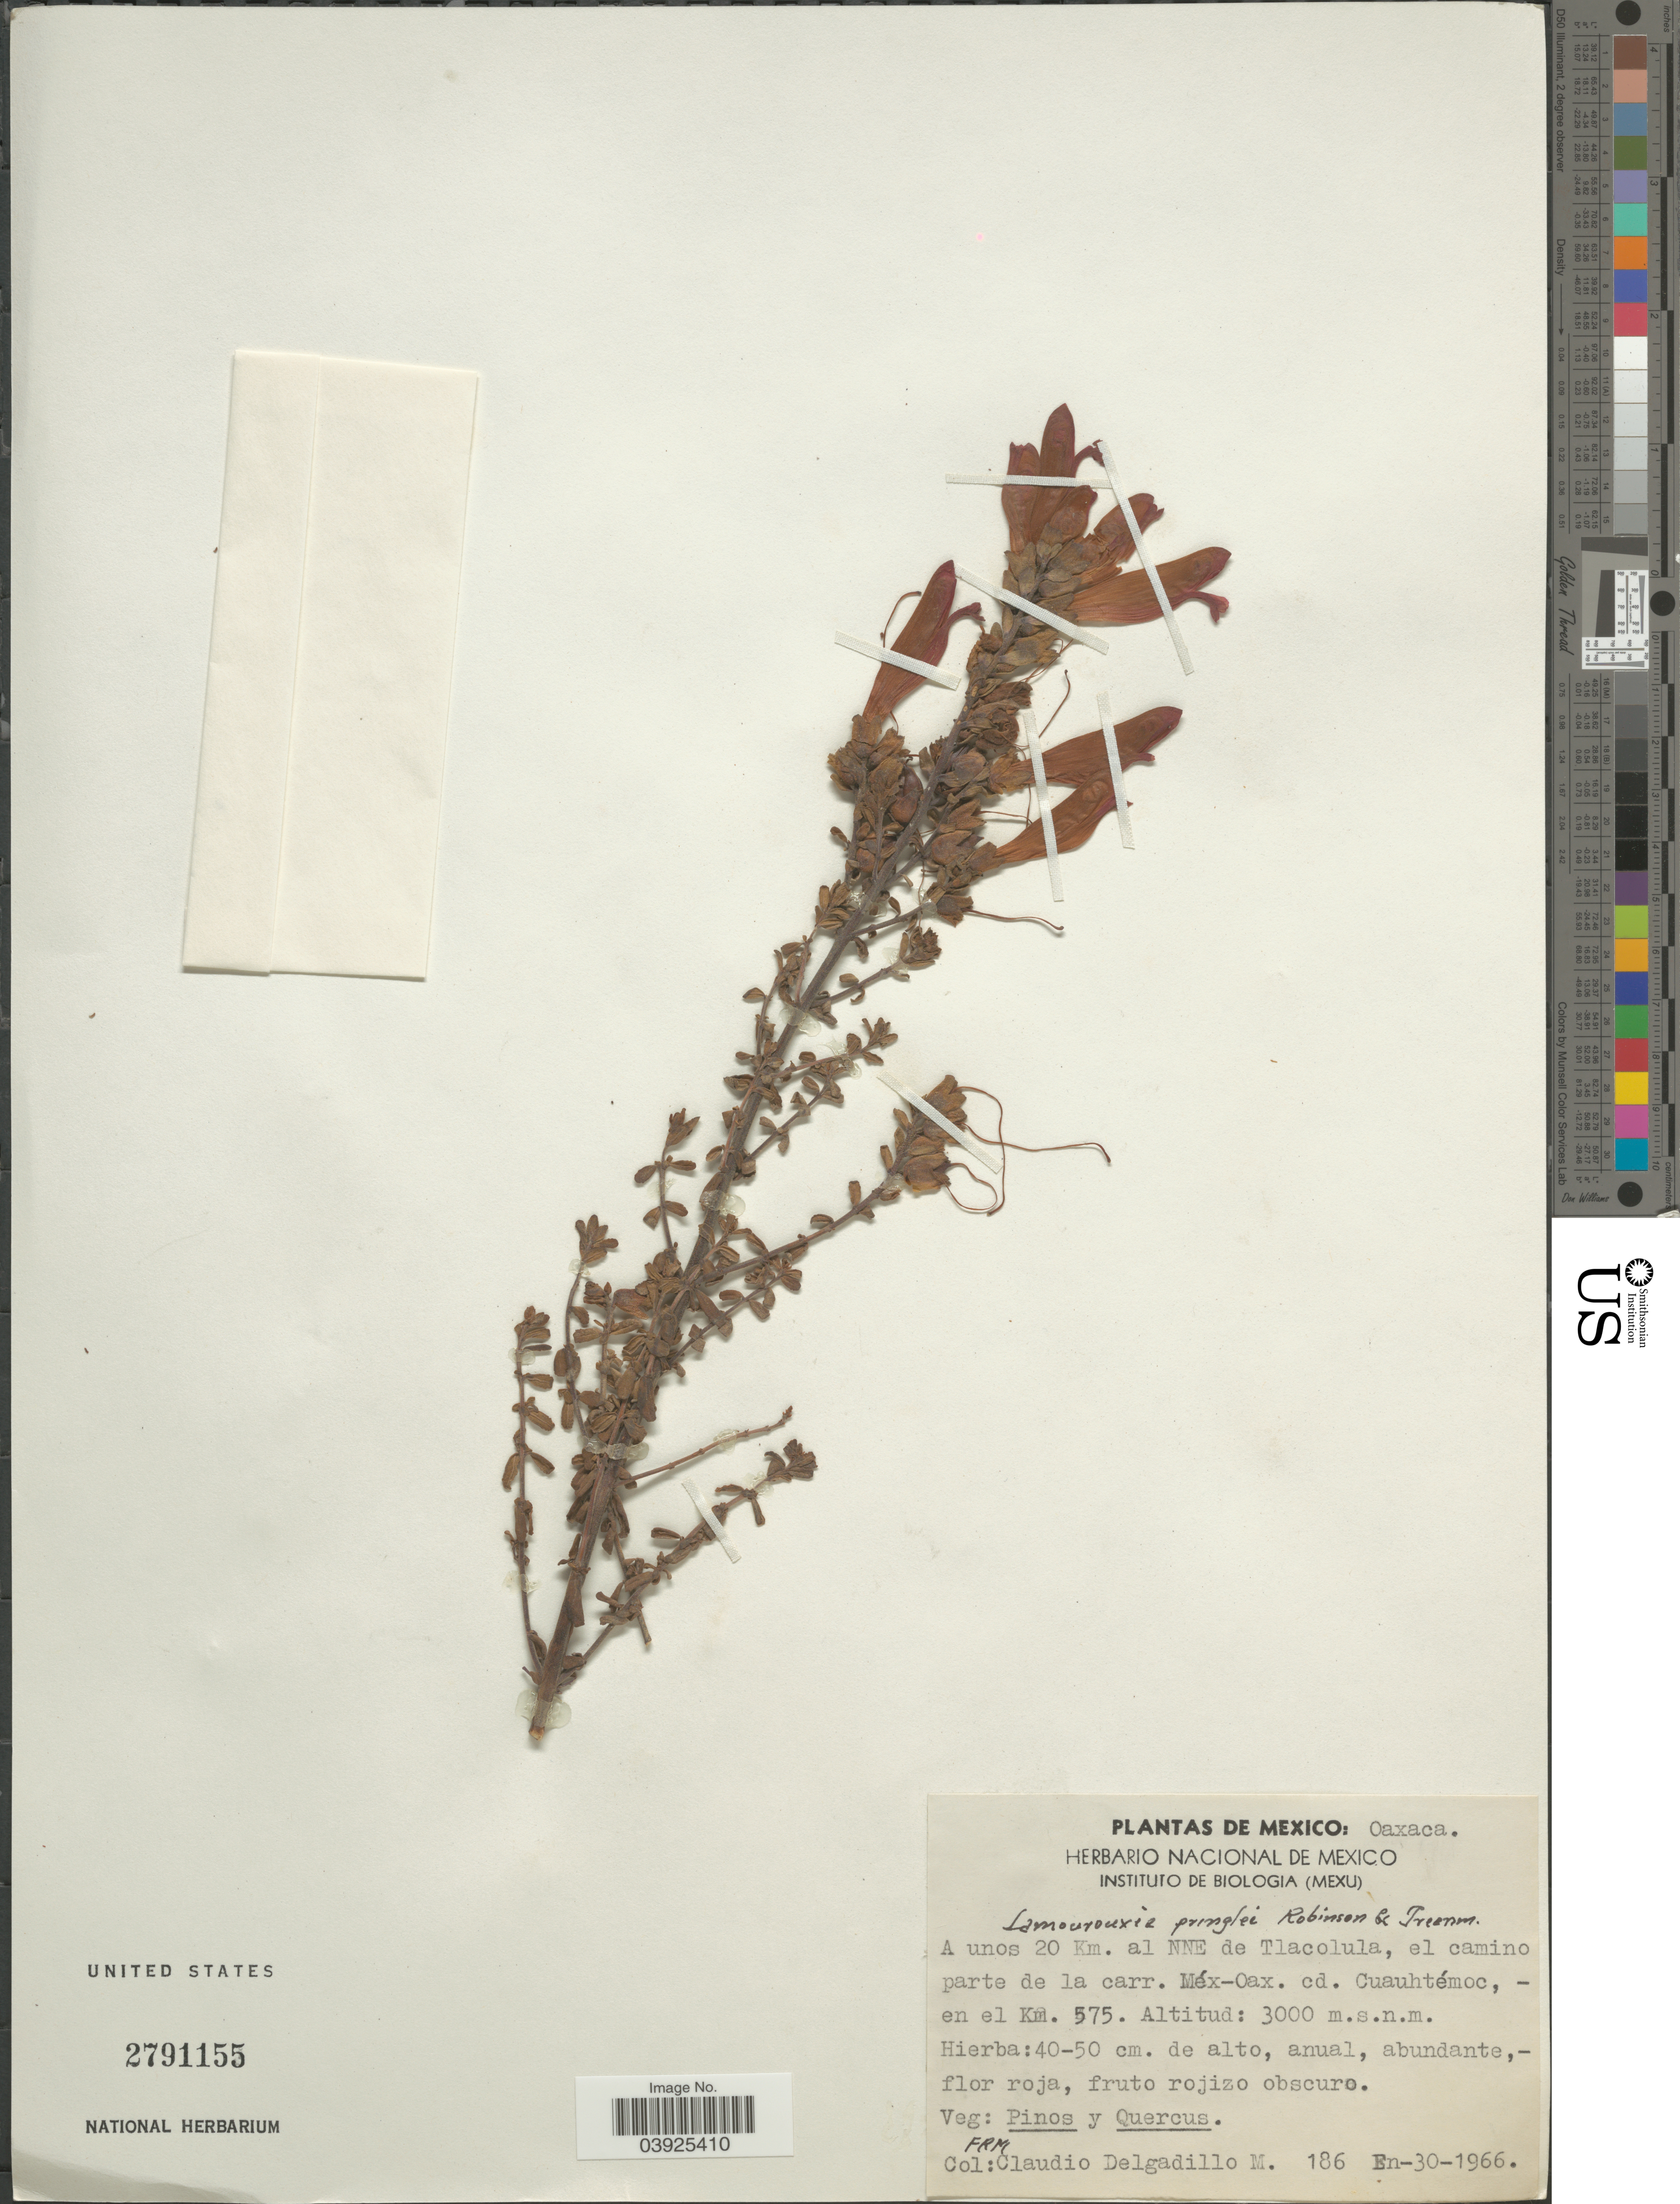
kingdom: Plantae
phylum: Tracheophyta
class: Magnoliopsida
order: Lamiales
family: Orobanchaceae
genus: Lamourouxia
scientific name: Lamourouxia pringlei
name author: B.L. Rob. & Greenm. ex Pringle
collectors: C. Delgadillo-m.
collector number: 186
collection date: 1966-01-30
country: Mexico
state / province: Oaxaca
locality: A unos 20 Km. al NNE de Tlacolula, el camino parte de la carr. Cd. Cuauhtémoc, - en el Km. 575.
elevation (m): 3000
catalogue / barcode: US 2791155